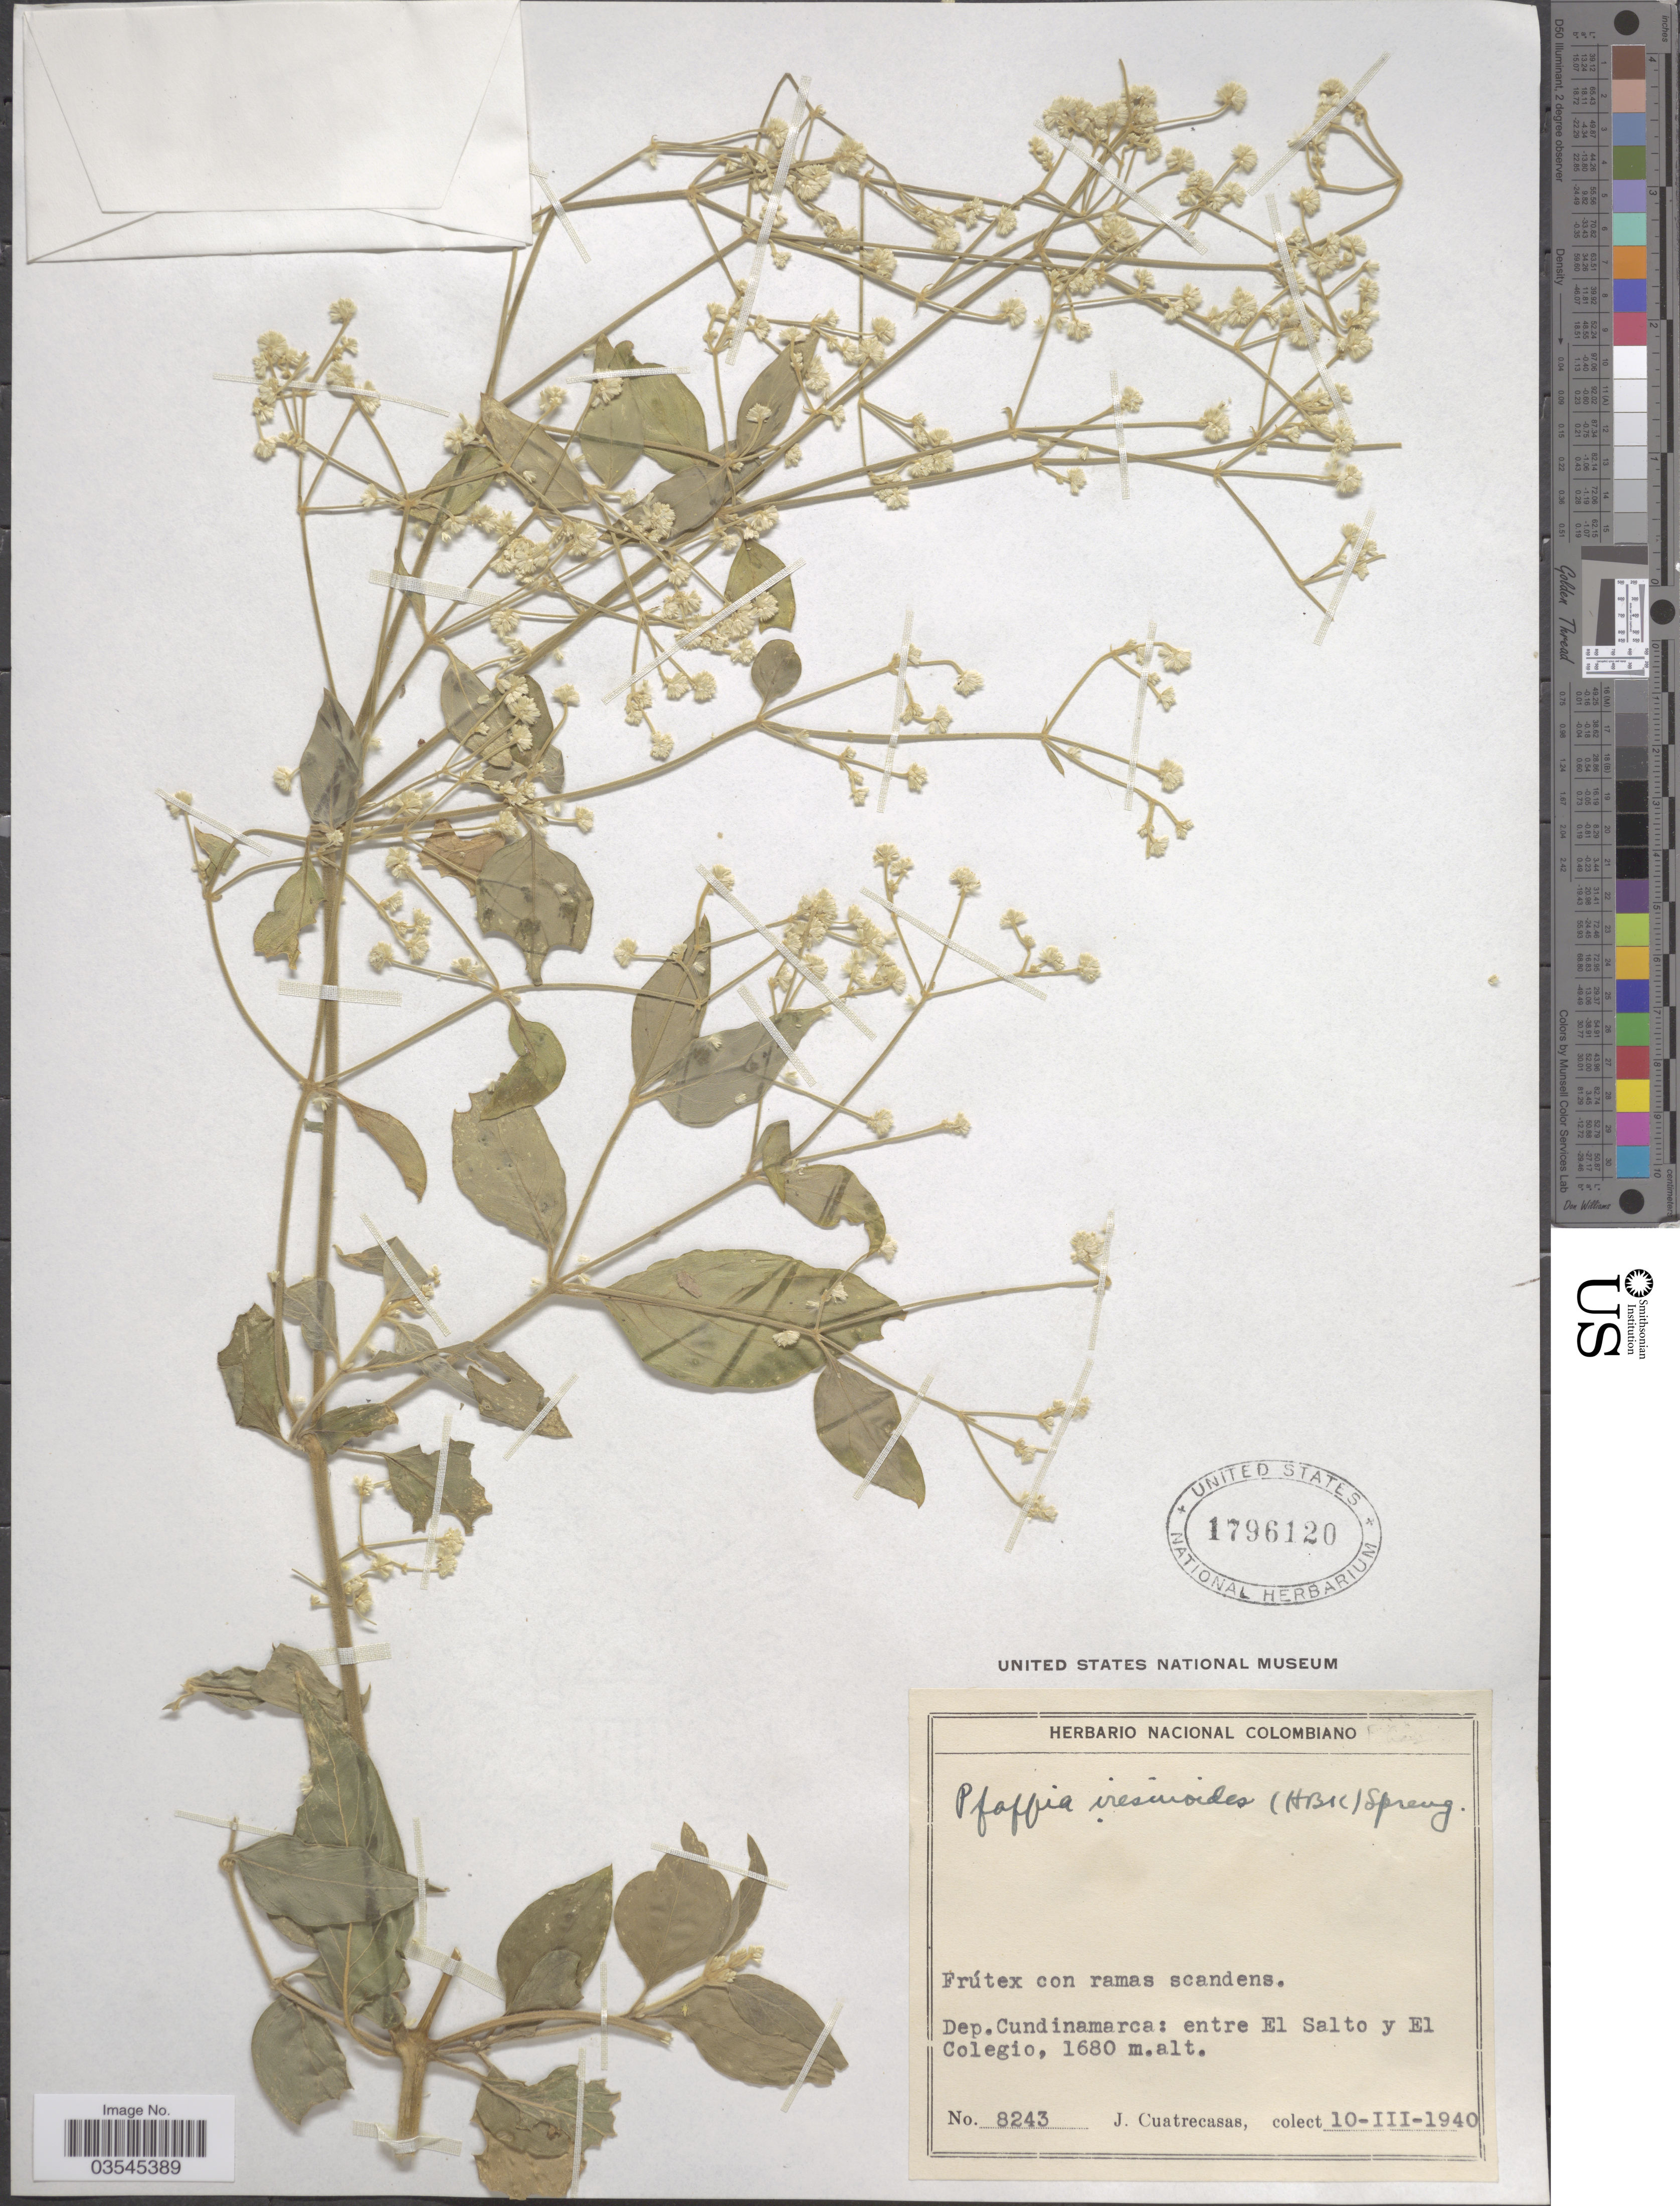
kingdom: Plantae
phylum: Tracheophyta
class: Magnoliopsida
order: Caryophyllales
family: Amaranthaceae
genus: Pfaffia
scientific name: Pfaffia iresinoides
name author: (Kunth) Spreng.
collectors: J. Cuatrecasas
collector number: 8243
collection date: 1940-03-10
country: Colombia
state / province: Cundinamarca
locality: Dep. Cundinamarca: entre El Salto y El Colegio.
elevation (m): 1680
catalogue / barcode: US 1796120